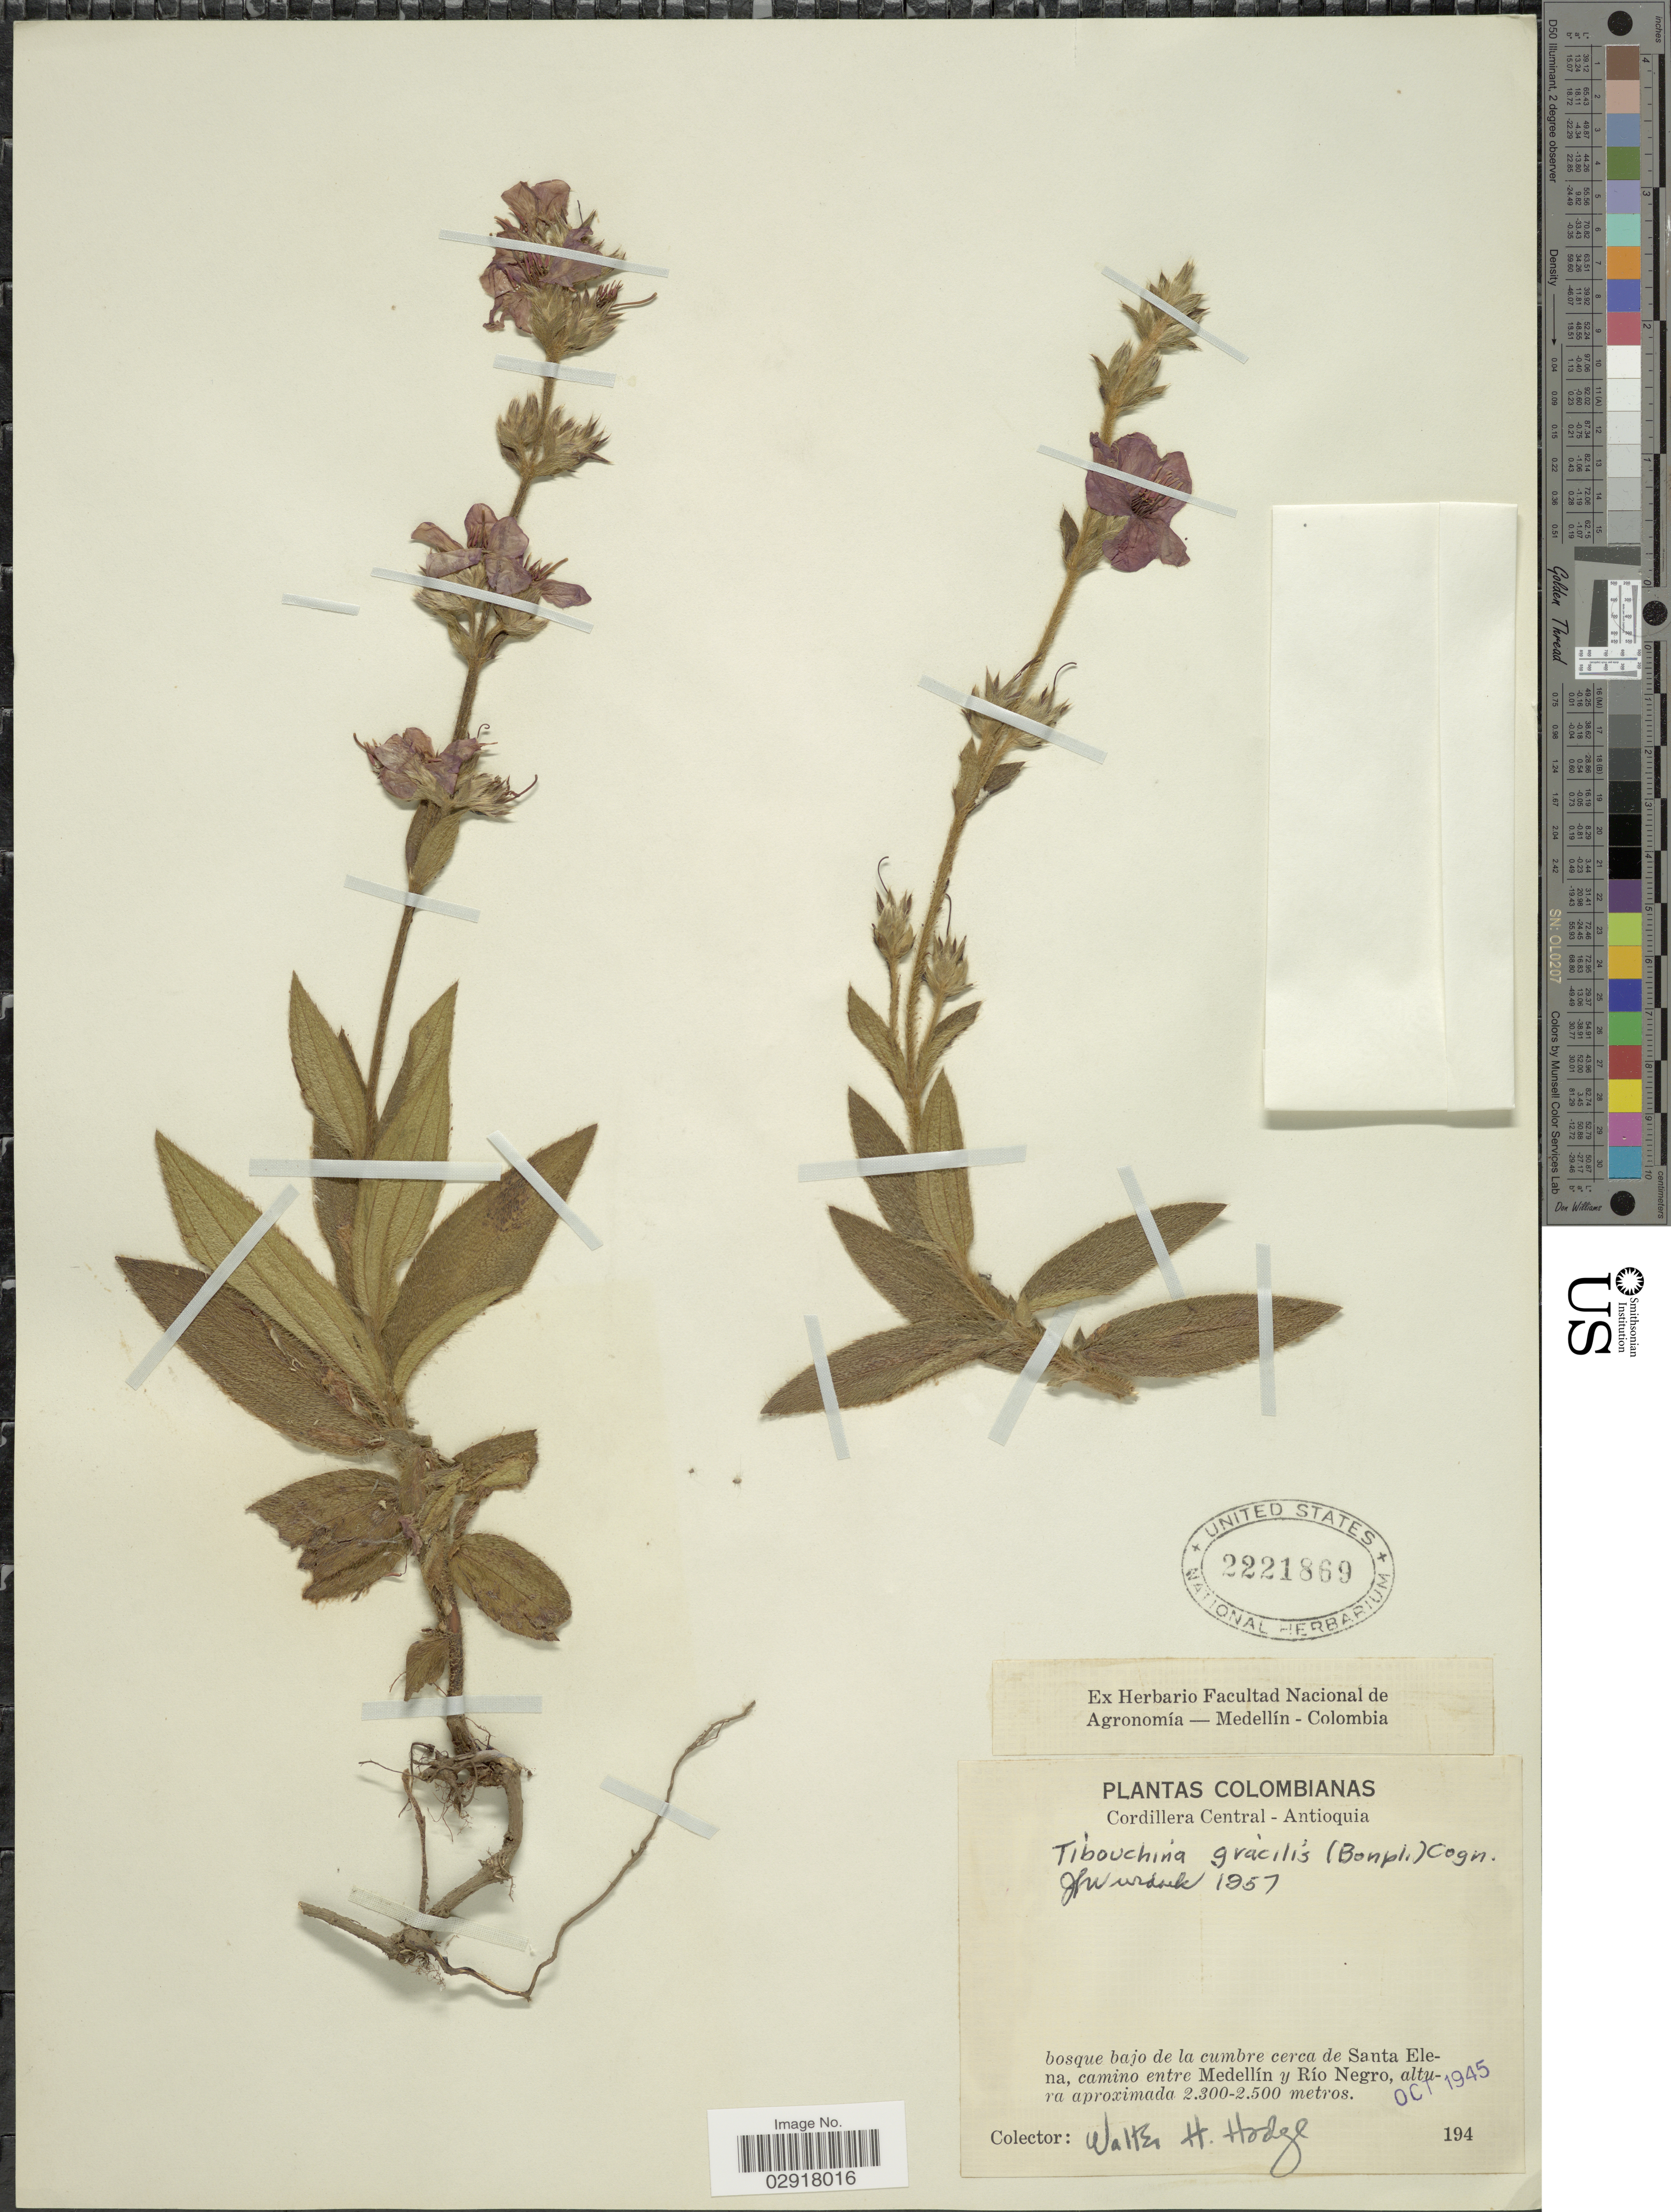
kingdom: Plantae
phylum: Tracheophyta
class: Magnoliopsida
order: Myrtales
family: Melastomataceae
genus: Chaetogastra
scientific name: Chaetogastra gracilis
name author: (Bonpl.) DC.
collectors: W. Hodge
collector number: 194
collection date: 1945-10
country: Colombia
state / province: Antioquia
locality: Cordillera Central, bosque bajo de la cumbre cerca de Santa Elena, camino entre Medellín y Río Negro.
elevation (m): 2300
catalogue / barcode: US 2221869